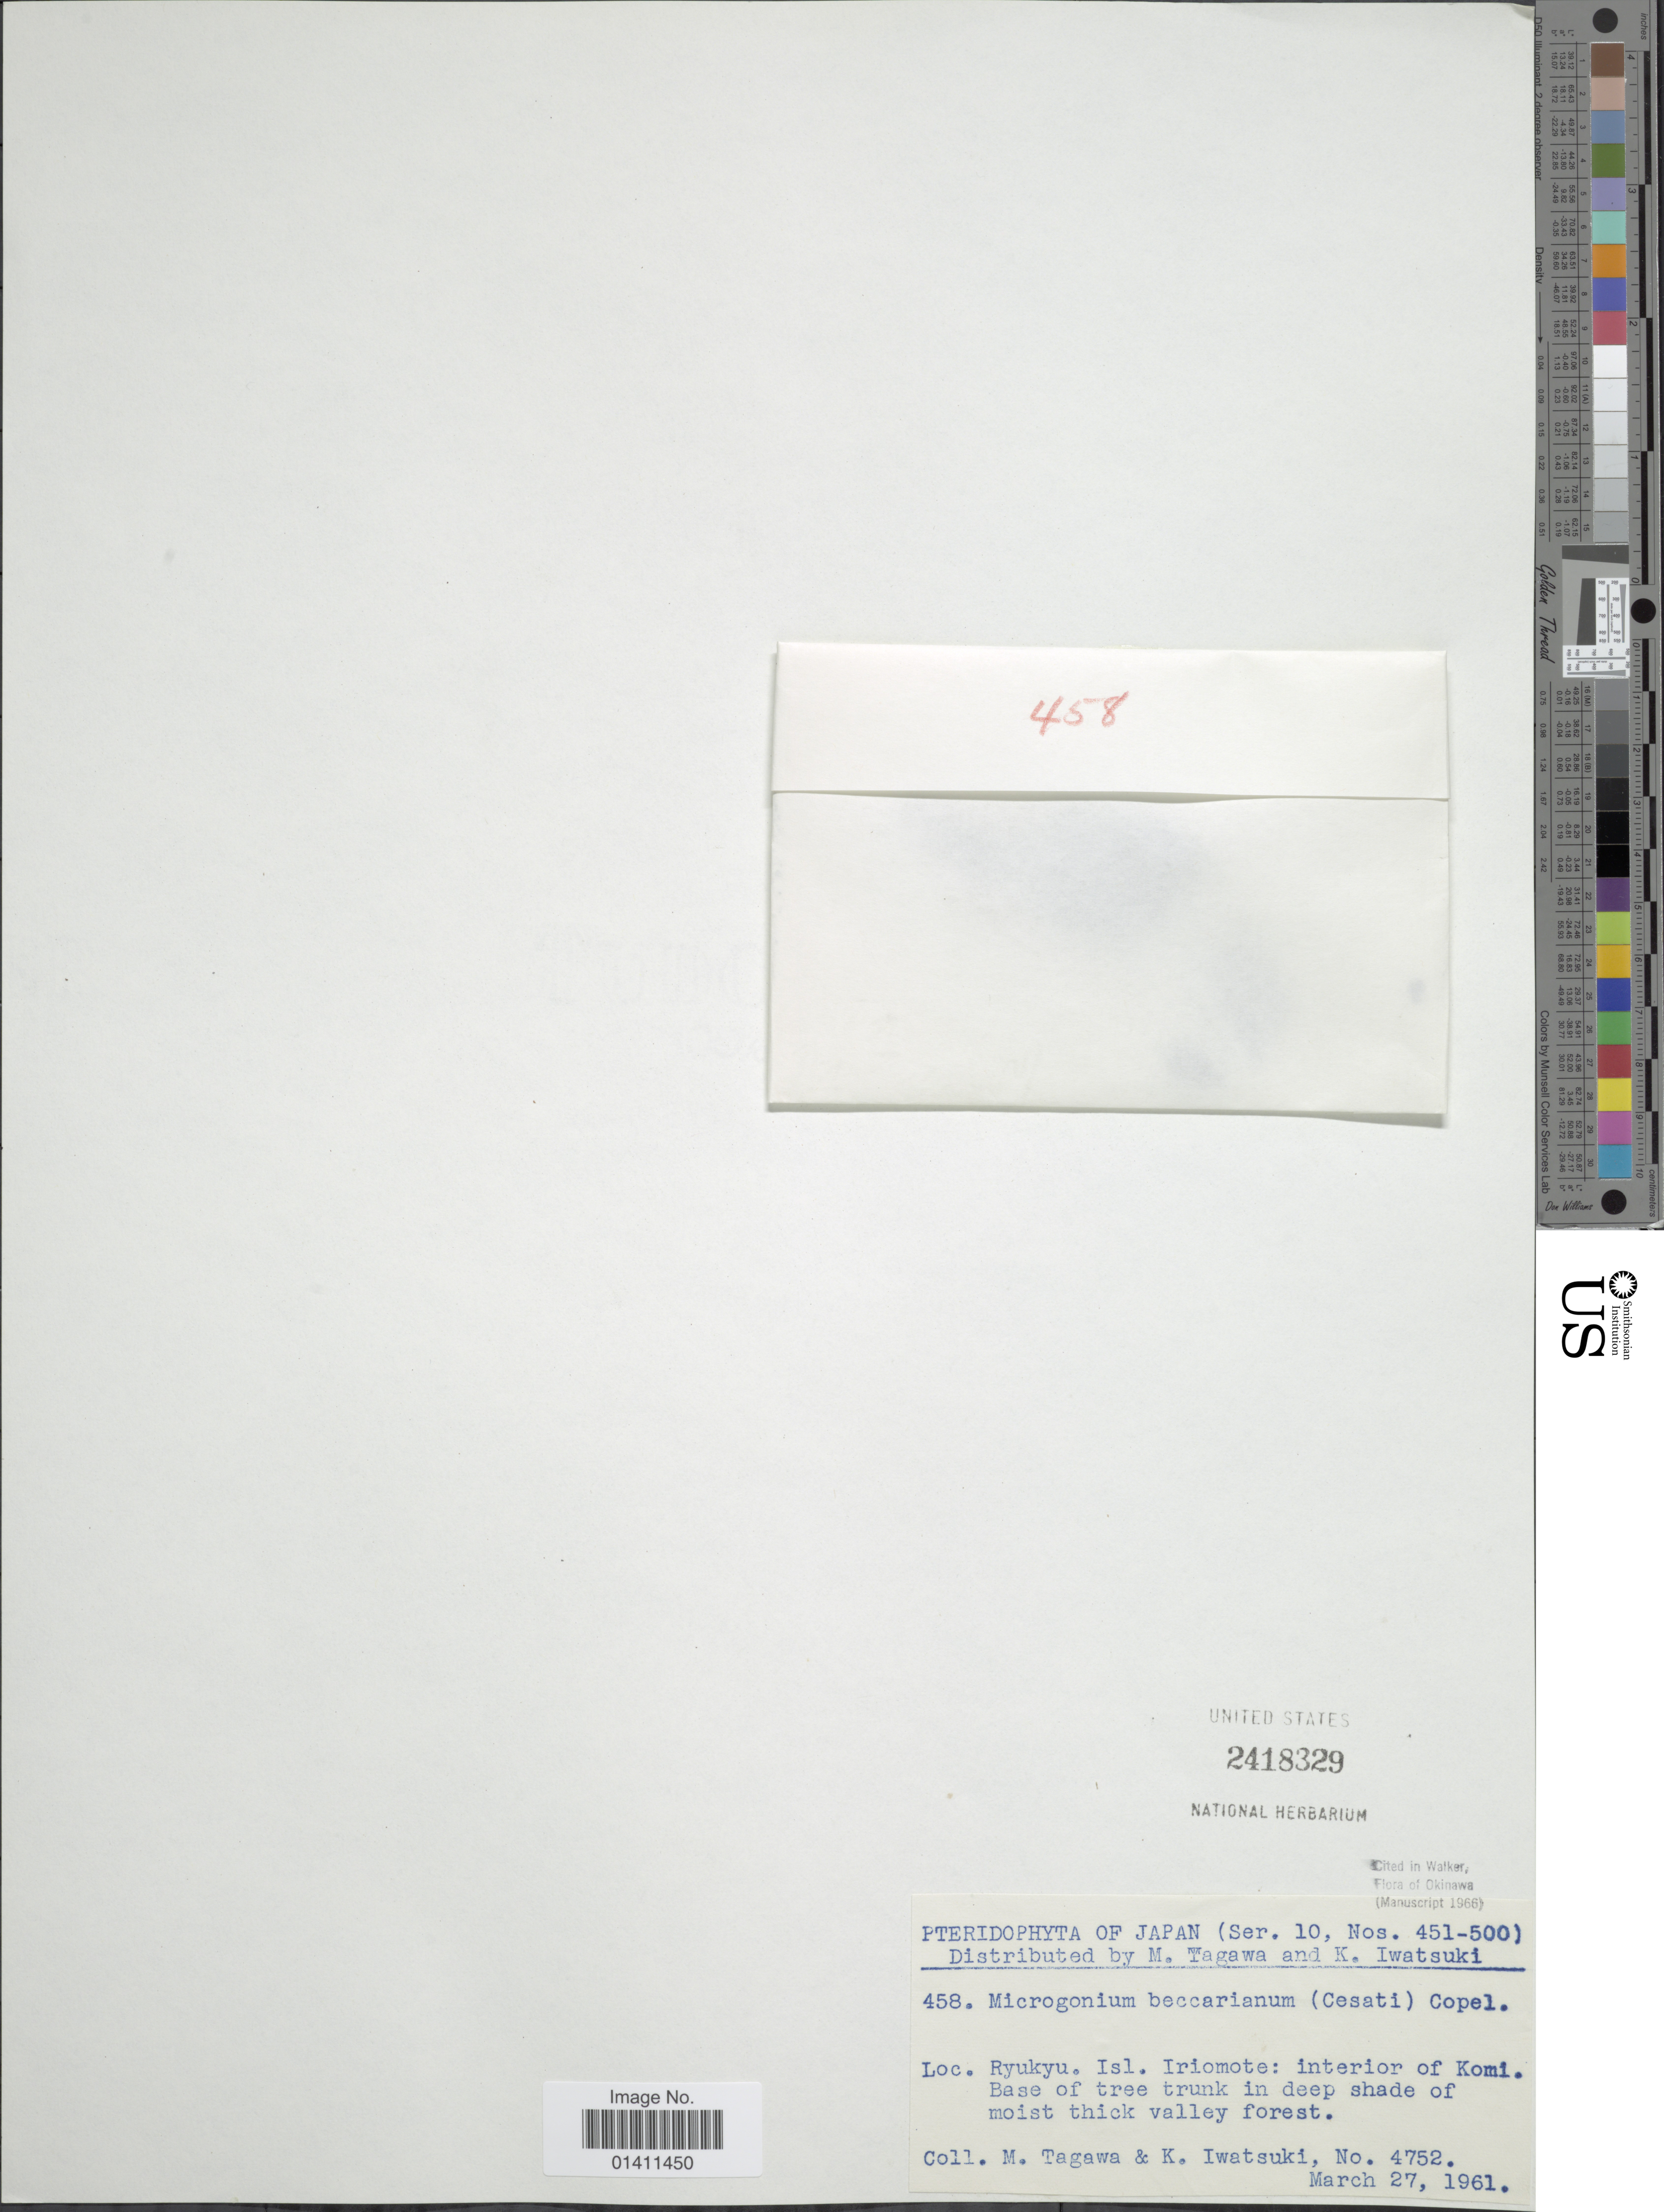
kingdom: Plantae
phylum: Tracheophyta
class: Polypodiopsida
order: Hymenophyllales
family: Hymenophyllaceae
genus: Didymoglossum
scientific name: Didymoglossum beccarianum (Ces.) comb. ined., 2015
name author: (Ces.)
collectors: M. Tagawa & K. Iwatsuki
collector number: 4752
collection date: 1961-03-27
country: Japan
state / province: Okinawa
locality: Ryukyu. Isl. Iriomote: interior of Komi.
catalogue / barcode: US 2418329